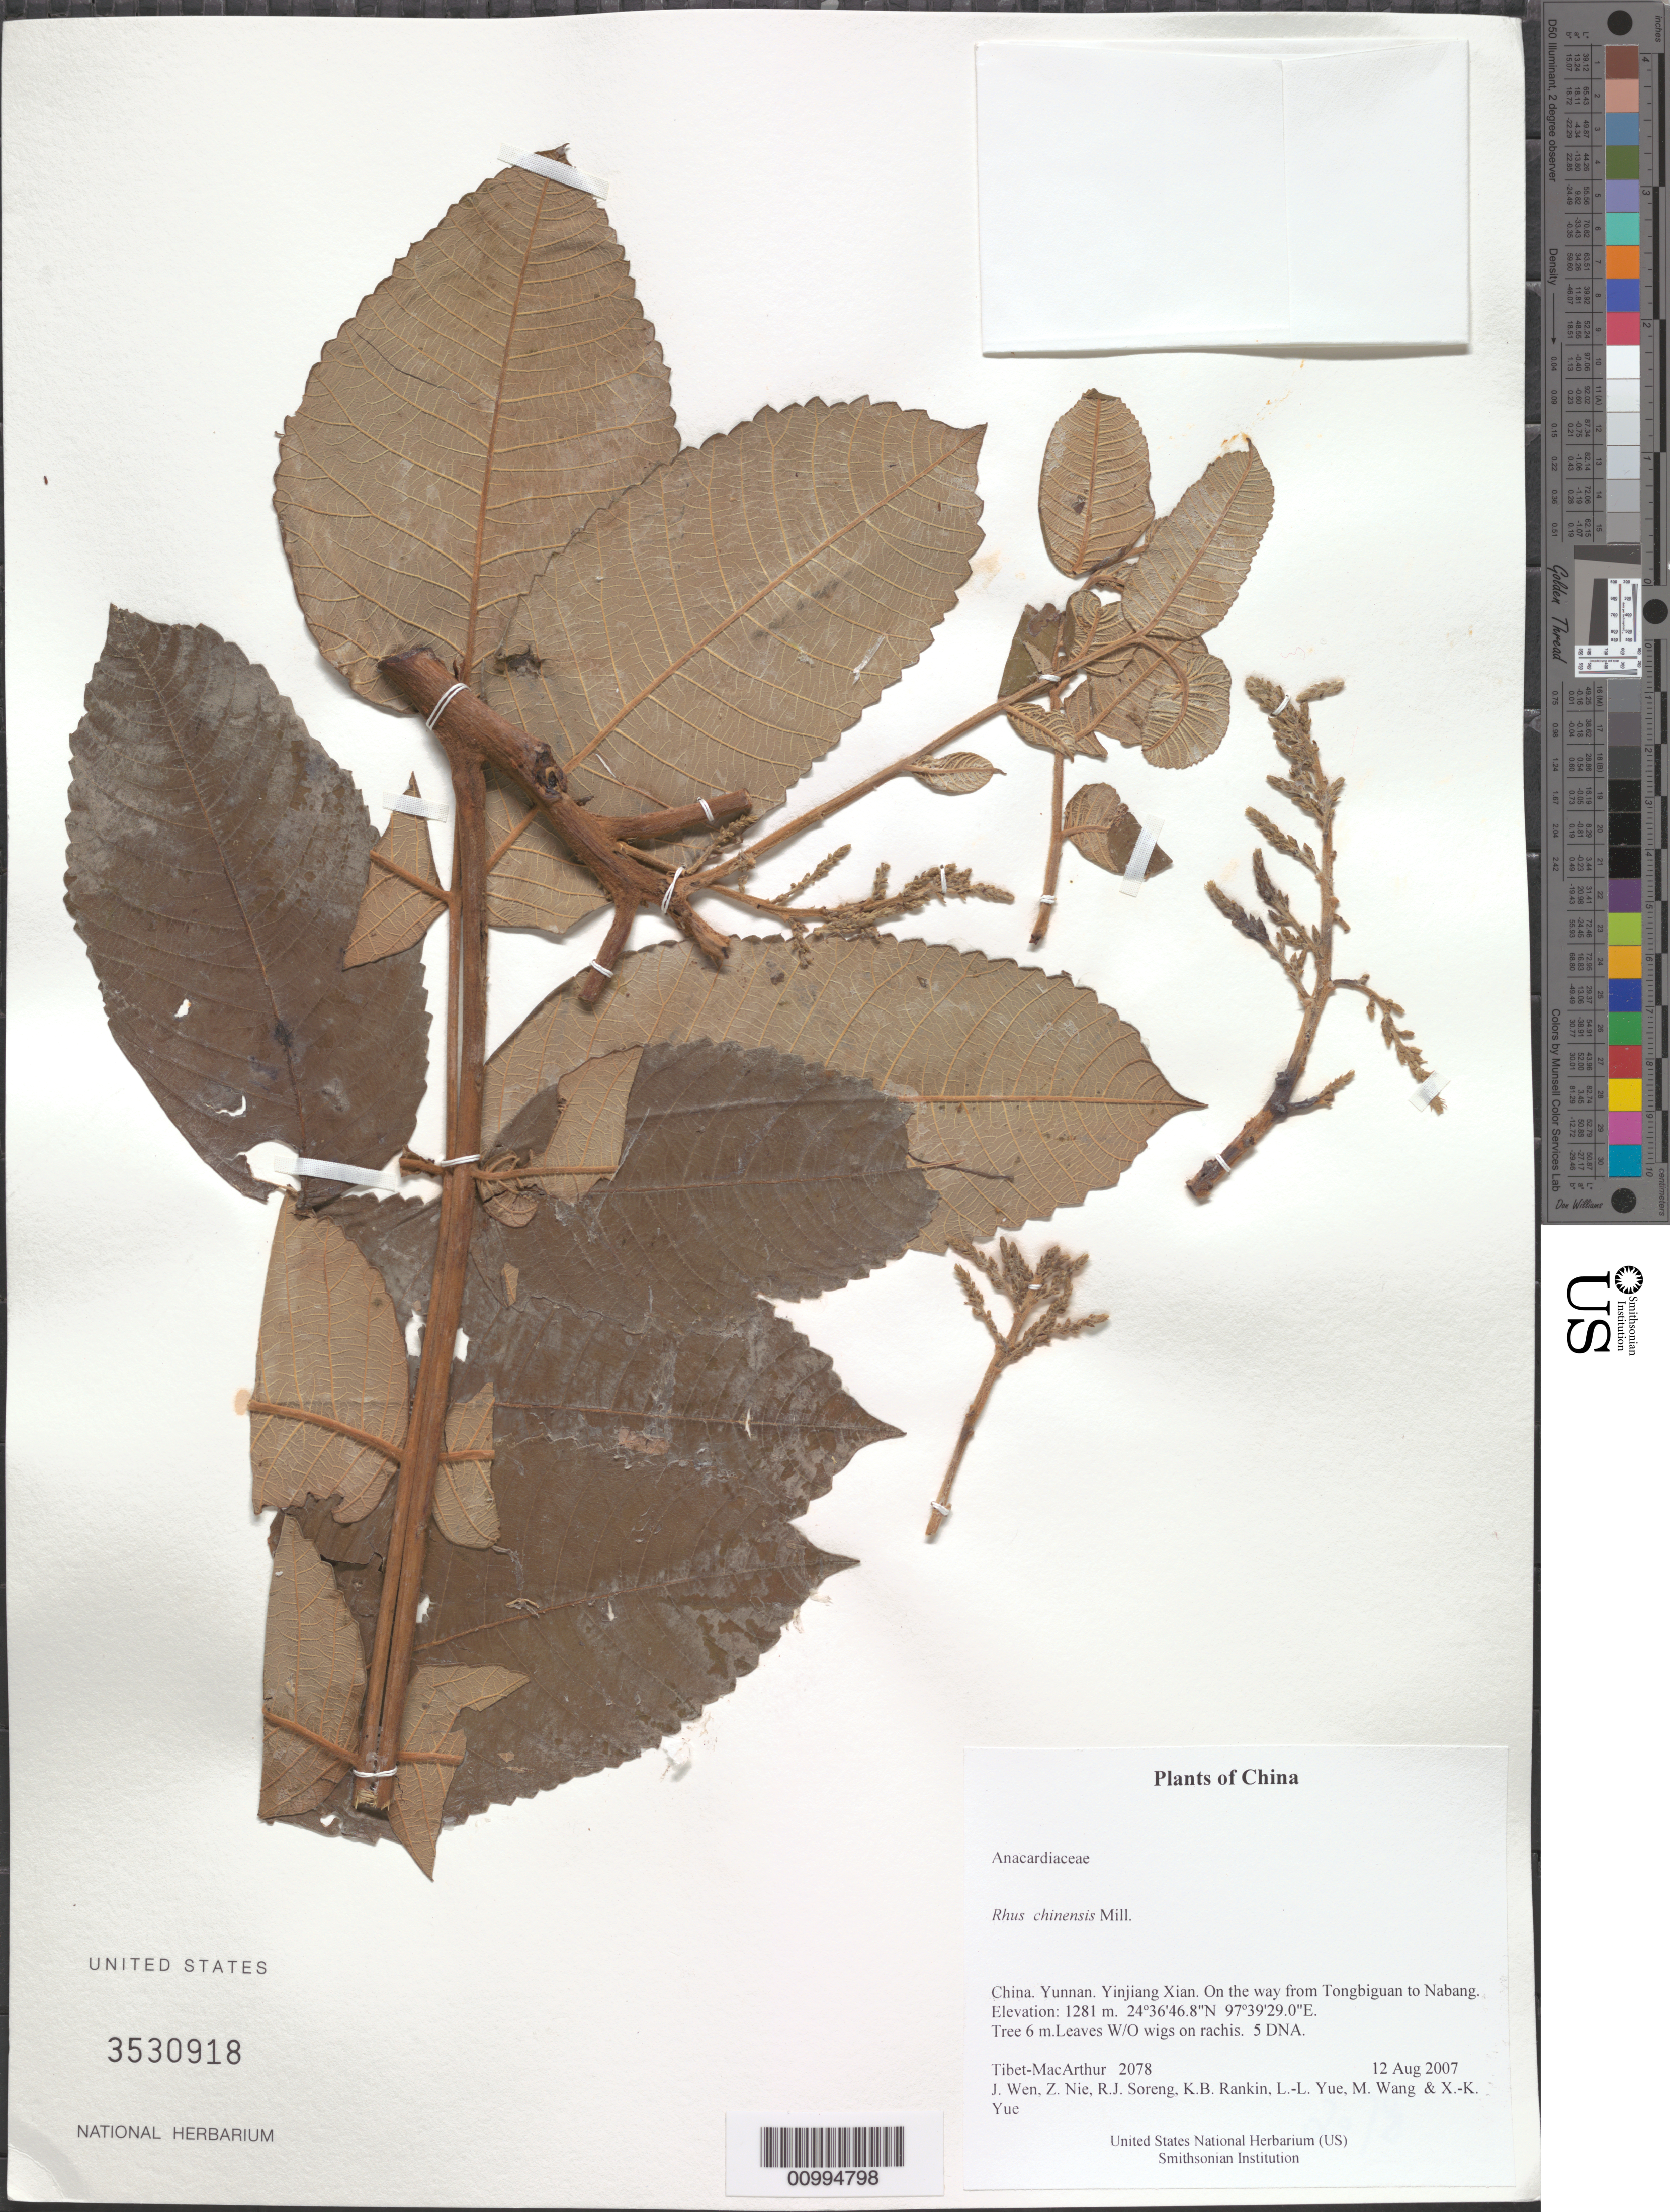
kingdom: Plantae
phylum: Tracheophyta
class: Magnoliopsida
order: Sapindales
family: Anacardiaceae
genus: Rhus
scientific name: Rhus chinensis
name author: Mill.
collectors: Tibet-MacArthur, J. Wen, Z. Nie, R. J. Soreng, K. Rankin, L. Yue, M. Wang & X. Yue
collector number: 2078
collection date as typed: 12 Aug 2007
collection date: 2007-08-12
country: China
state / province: Yunnan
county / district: Yinjiang Xian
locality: On the way from Tongbiguan to Nabang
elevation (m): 1281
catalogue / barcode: US 3530918